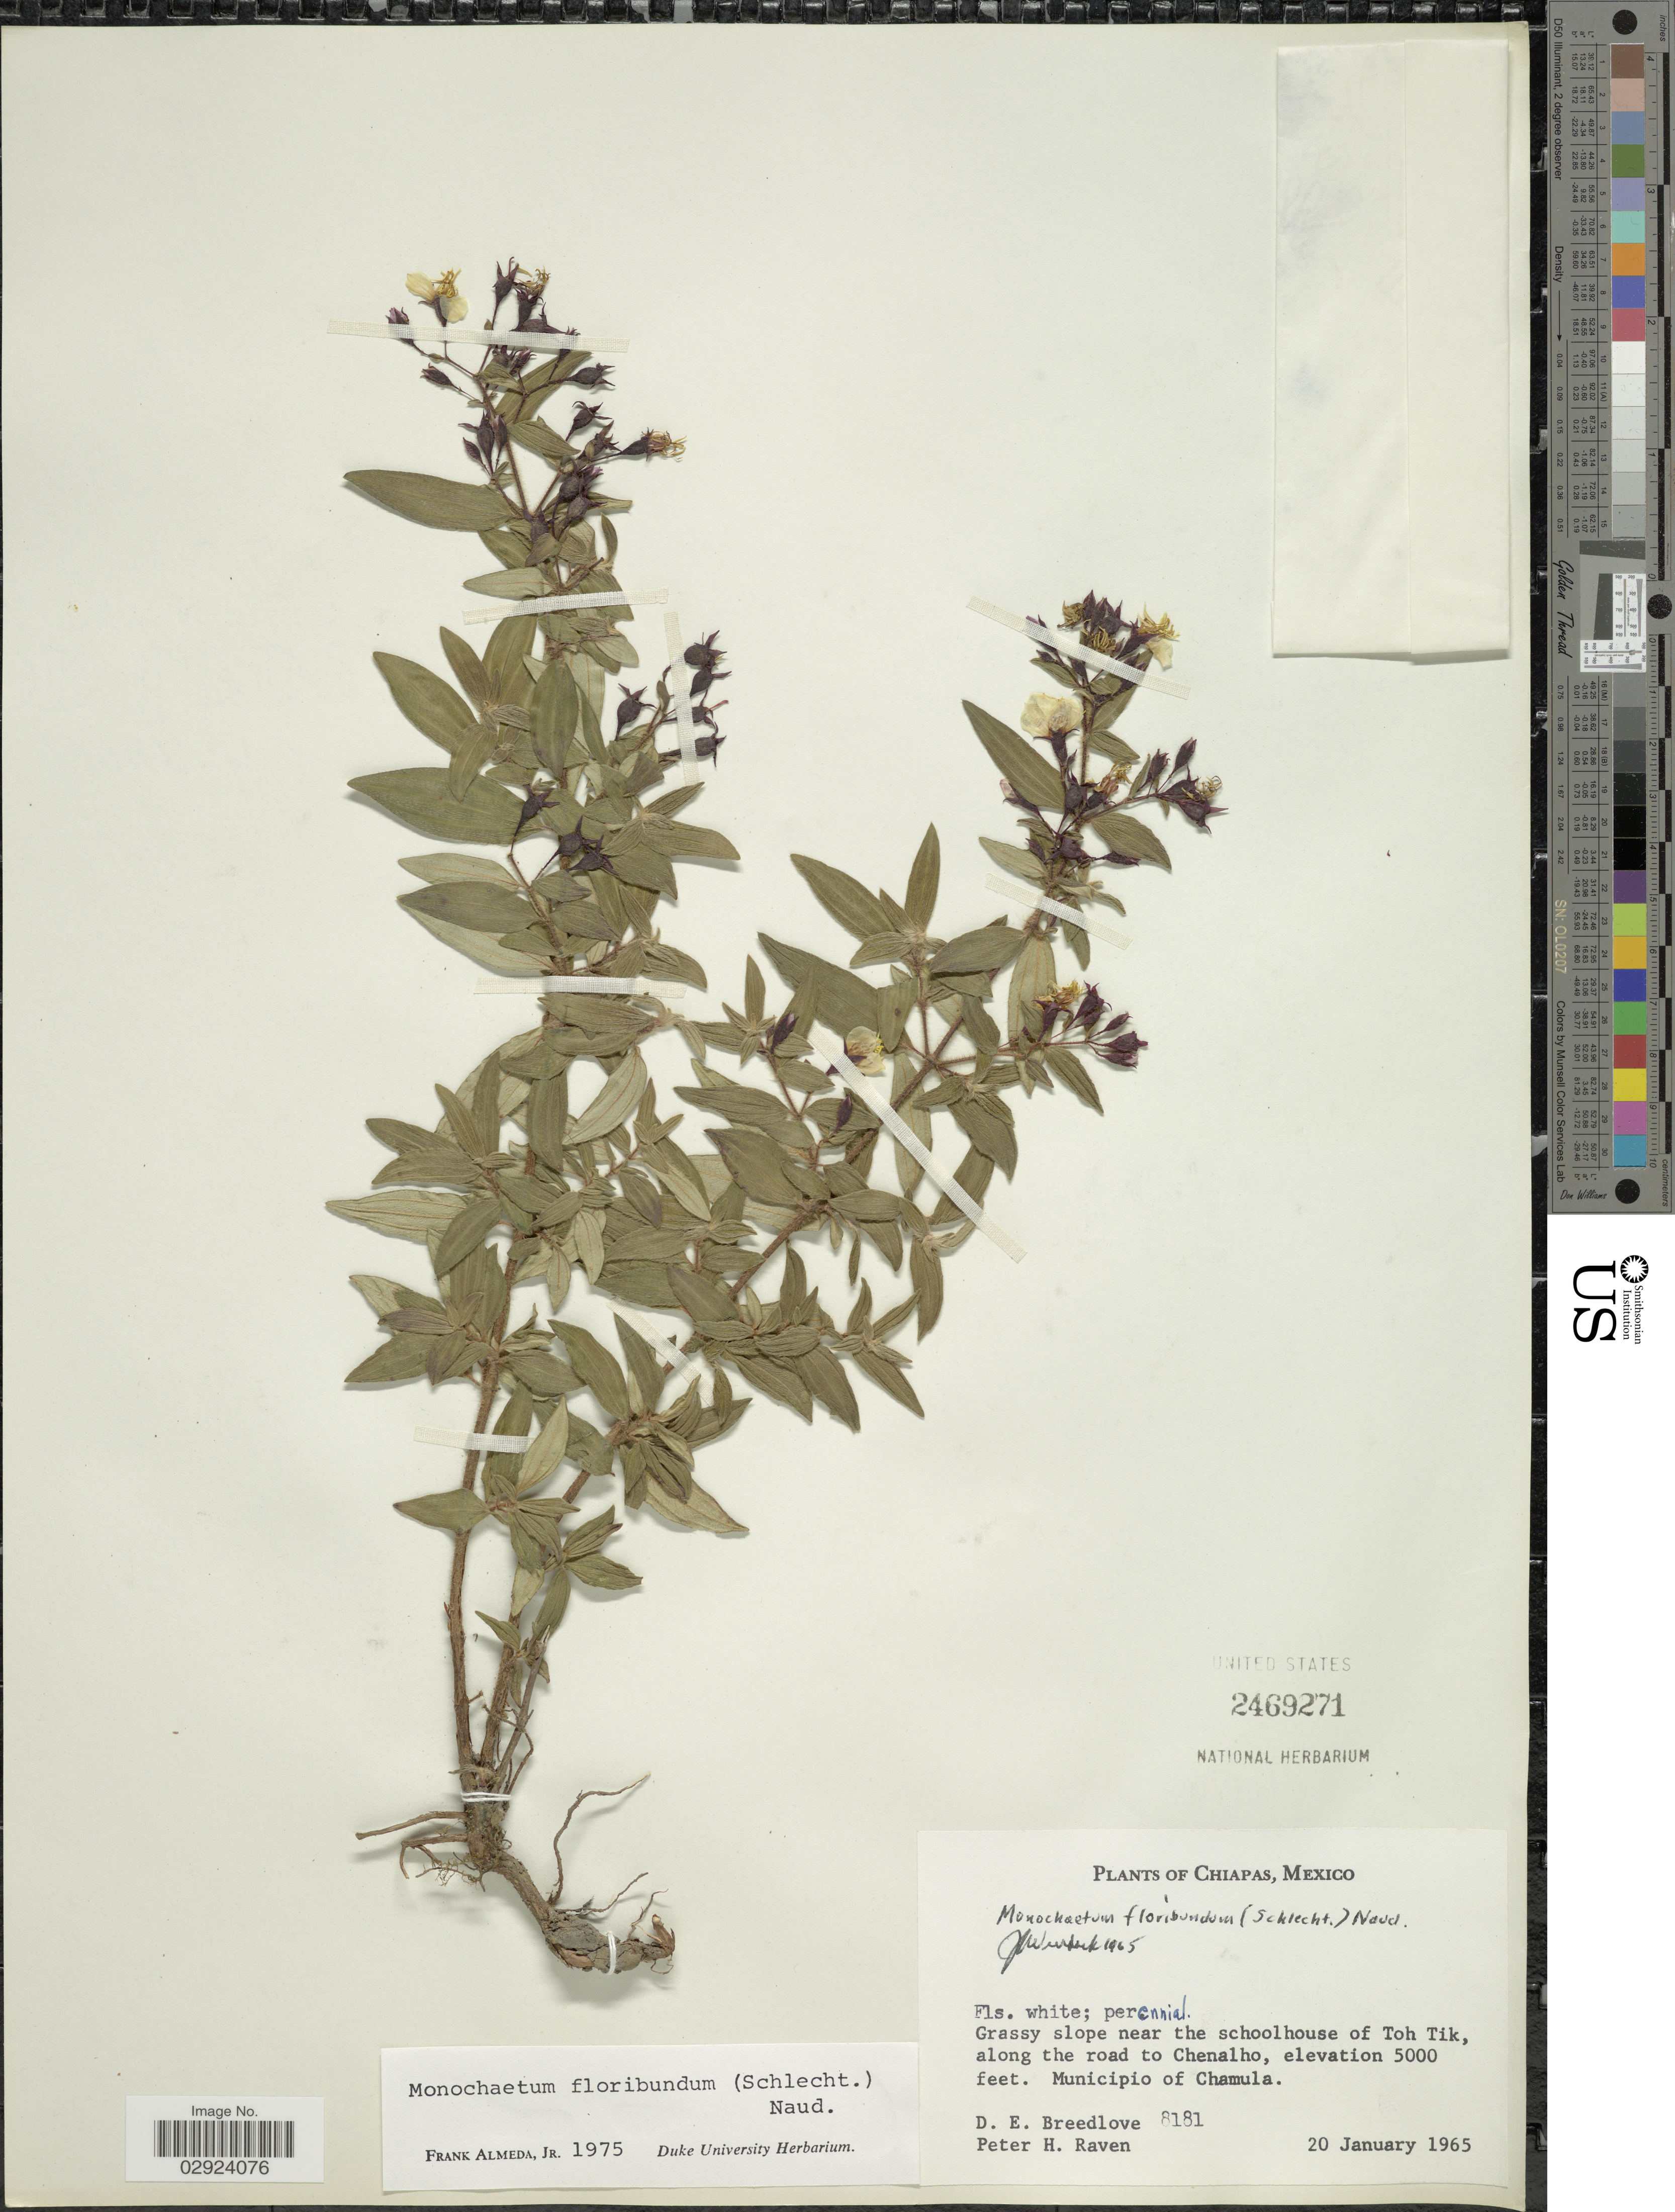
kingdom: Plantae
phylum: Tracheophyta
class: Magnoliopsida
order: Myrtales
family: Melastomataceae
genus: Monochaetum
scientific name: Monochaetum floribundum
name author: (Schltdl.) Naudin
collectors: D. E. Breedlove & P. Raven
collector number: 8181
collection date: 1965-01-20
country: Mexico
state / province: Chiapas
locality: Grassy slope near the schoolhouse of Toh Tik, along the road to Chenalho, Municipio of Chamula.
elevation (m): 1524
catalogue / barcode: US 2469271